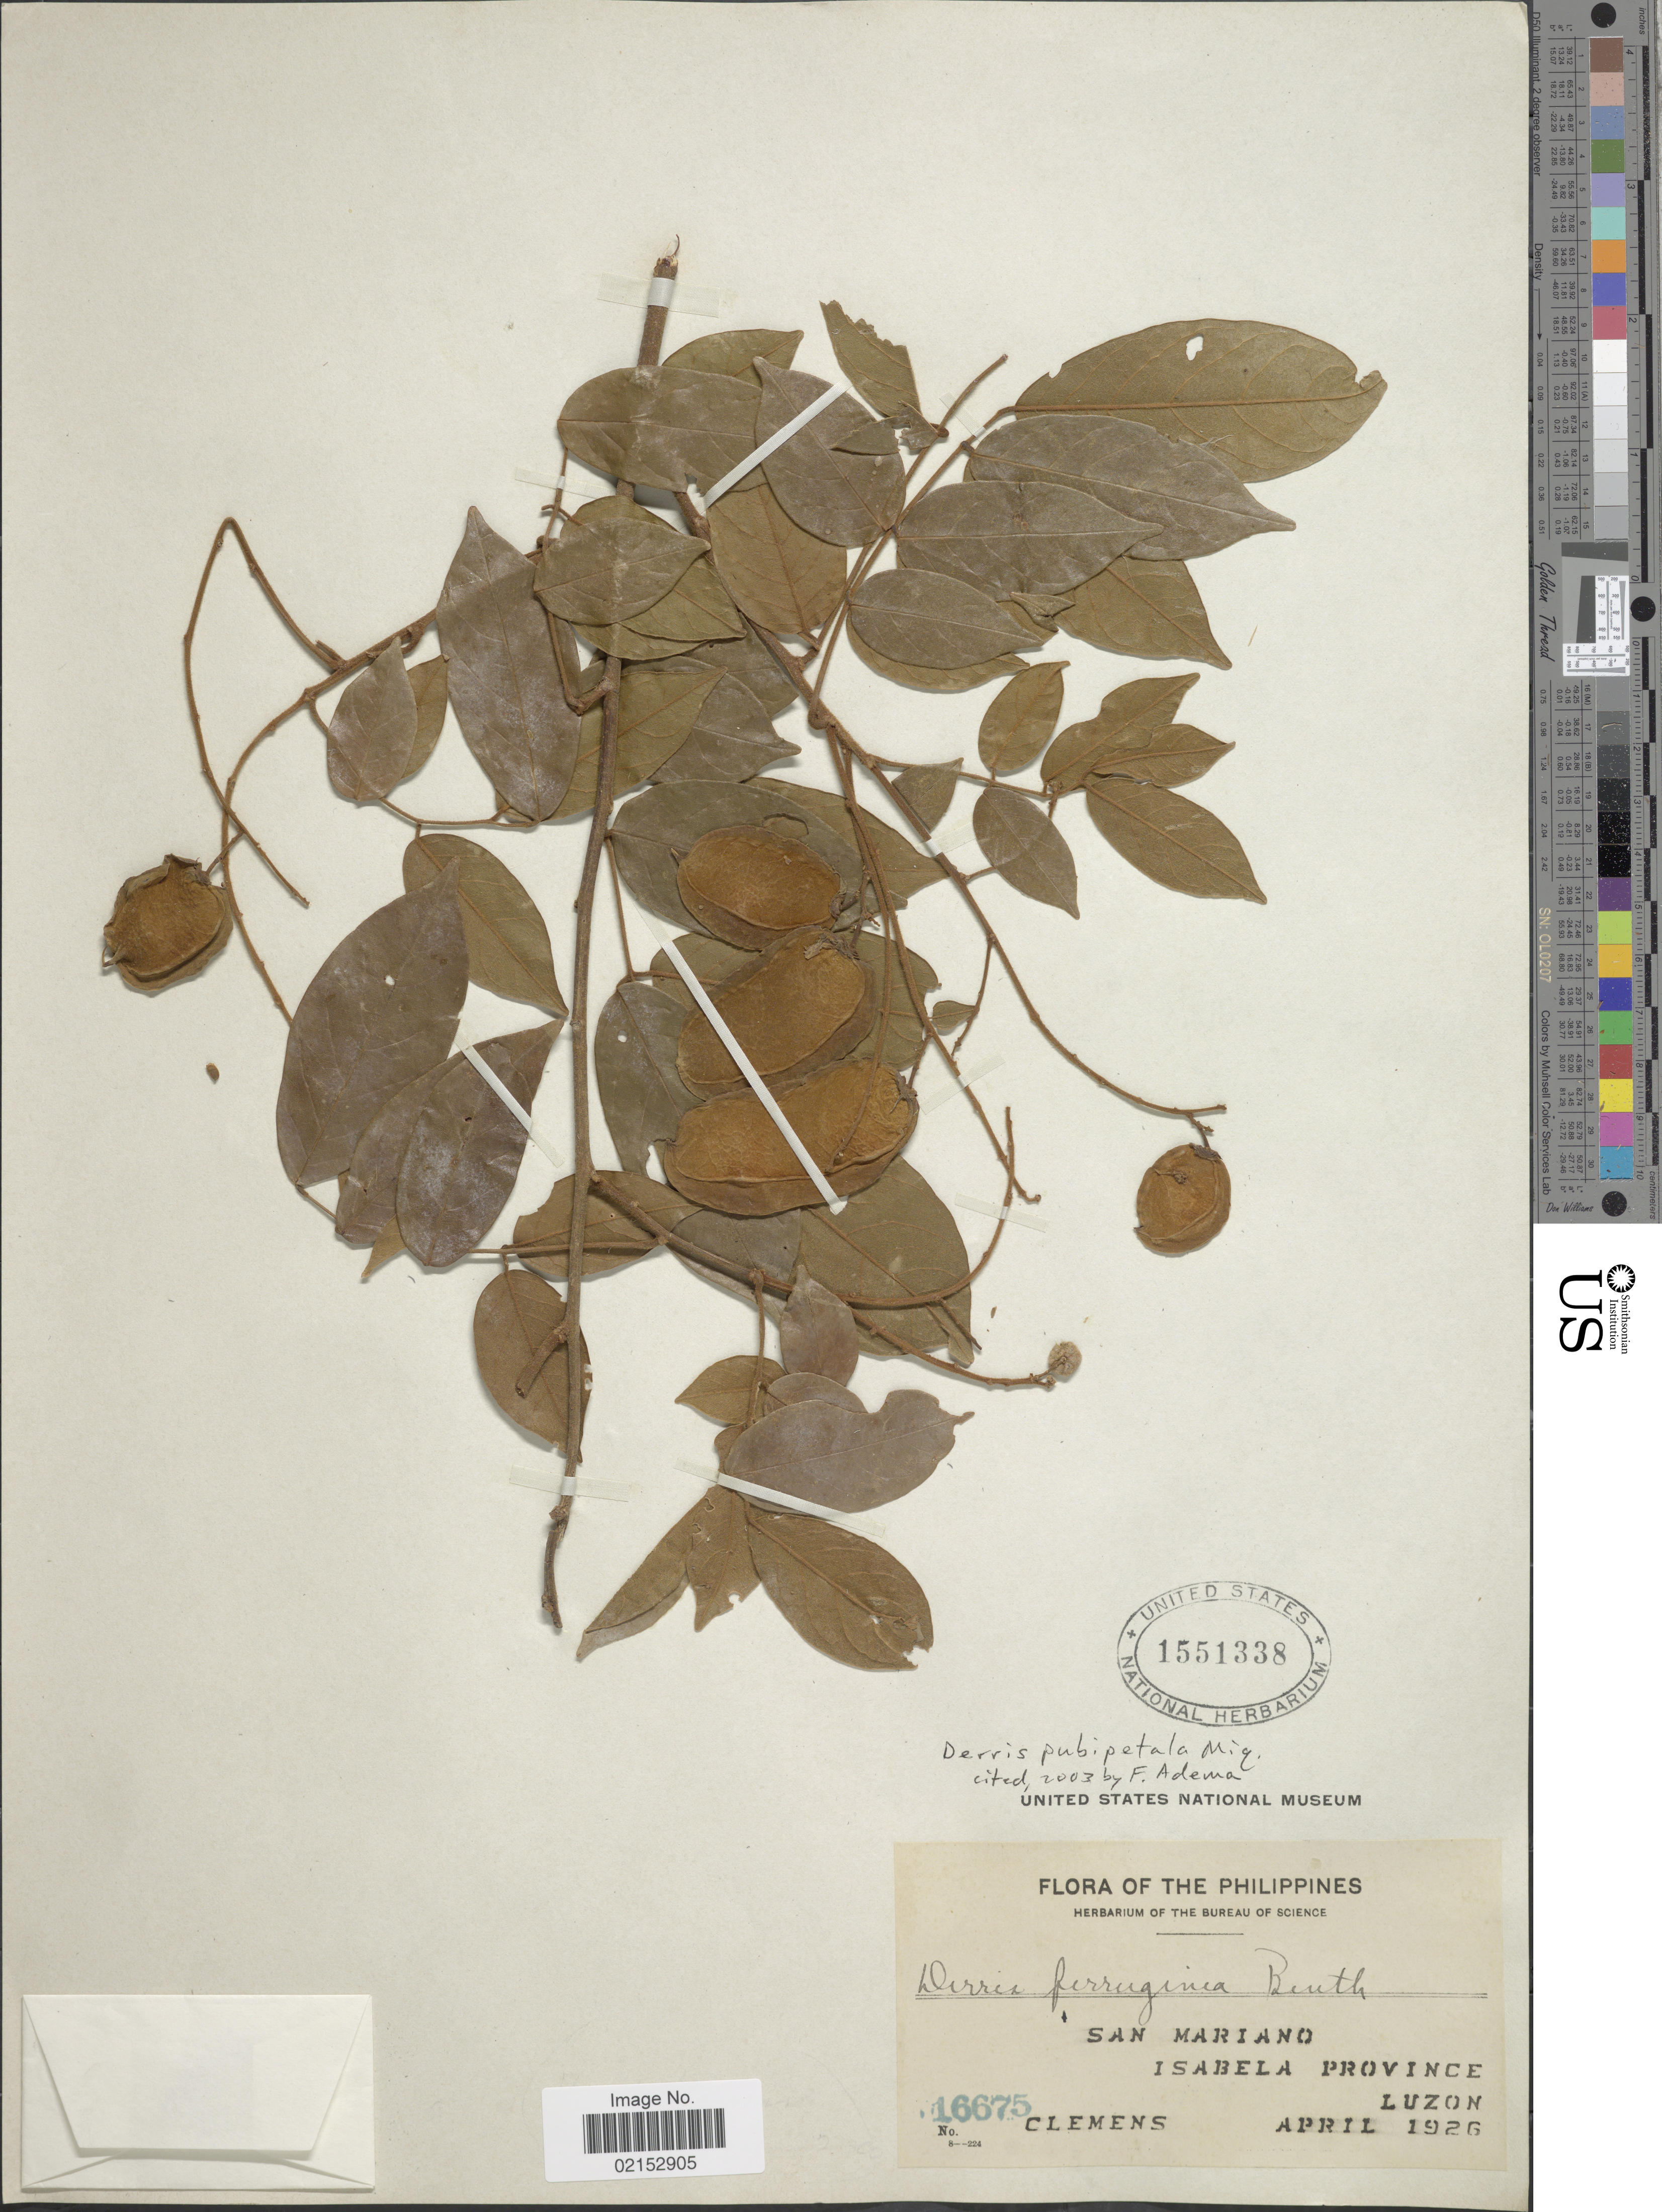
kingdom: Plantae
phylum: Tracheophyta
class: Magnoliopsida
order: Fabales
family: Fabaceae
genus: Derris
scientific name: Derris pubipetala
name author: Miq.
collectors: -. Clemens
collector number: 16675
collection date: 1926-04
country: Philippines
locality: San Mariano, Isabela Province, Luzon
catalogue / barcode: US 1551338